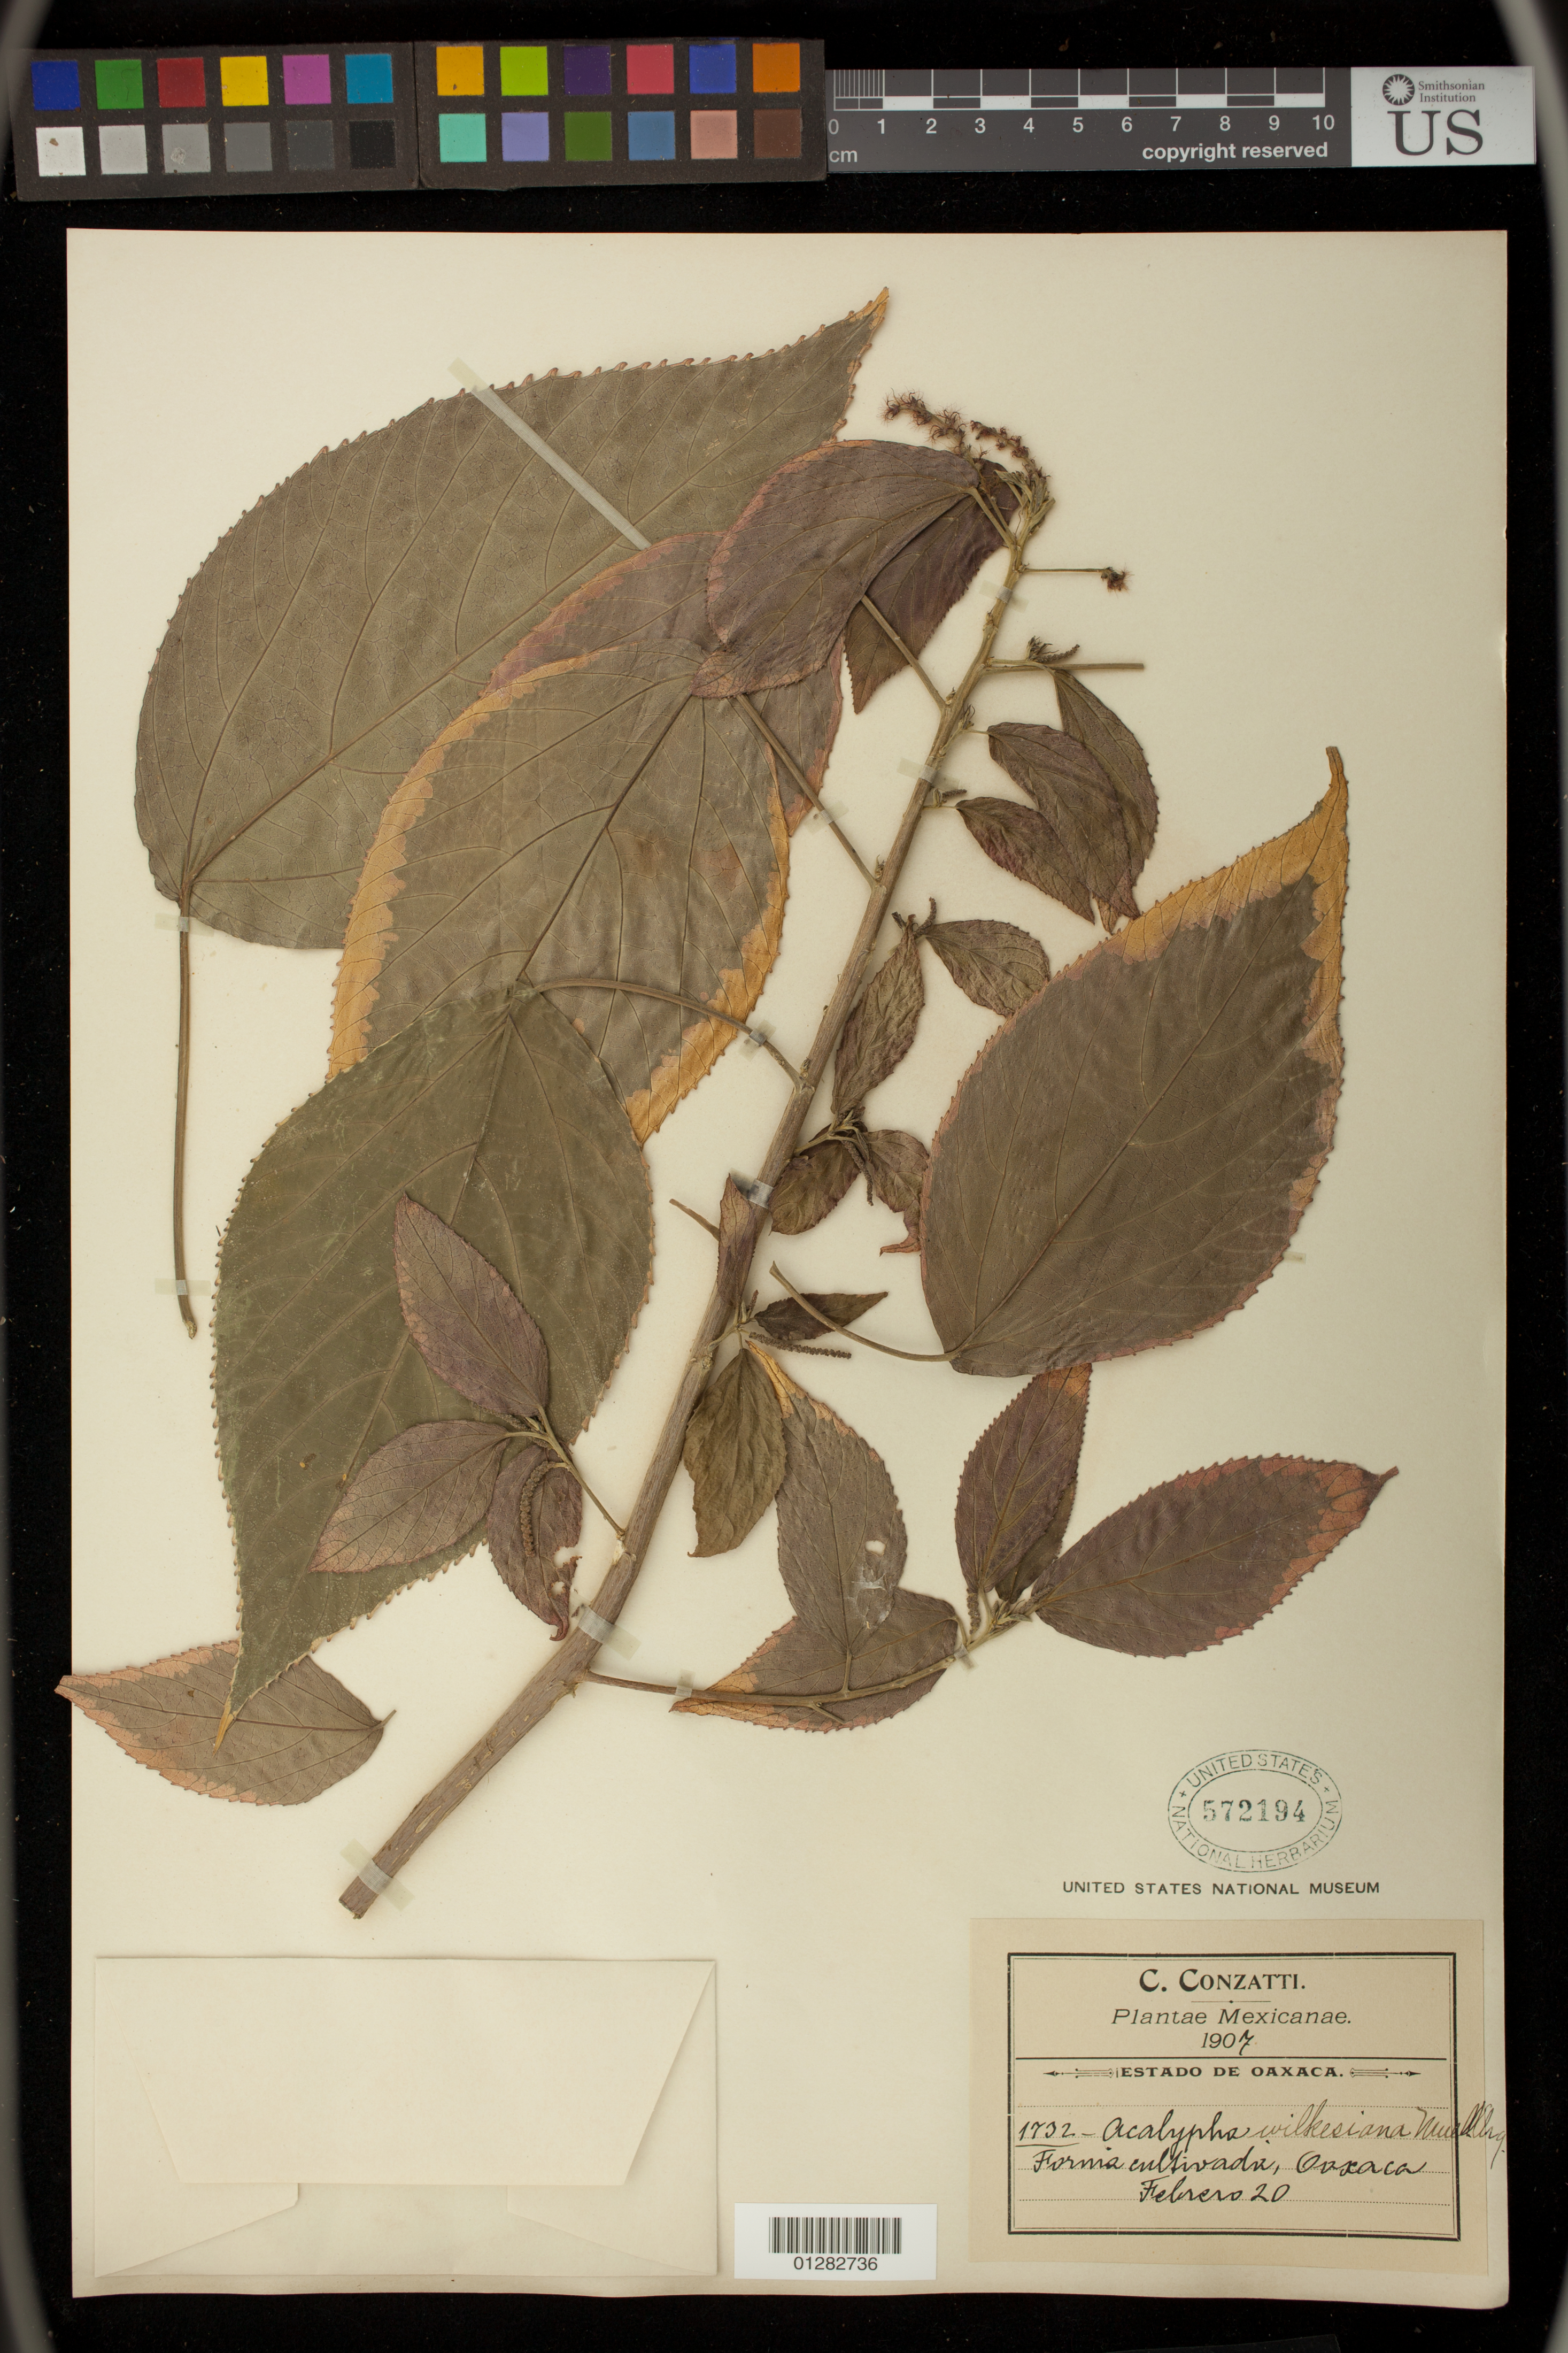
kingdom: Plantae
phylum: Tracheophyta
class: Magnoliopsida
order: Malpighiales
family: Euphorbiaceae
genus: Acalypha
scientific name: Acalypha wilkesiana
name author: Müll. Arg. in DC.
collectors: C. Conzatti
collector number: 1732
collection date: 1907-02-20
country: Mexico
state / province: Oaxaca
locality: Oaxaca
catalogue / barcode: US 572194